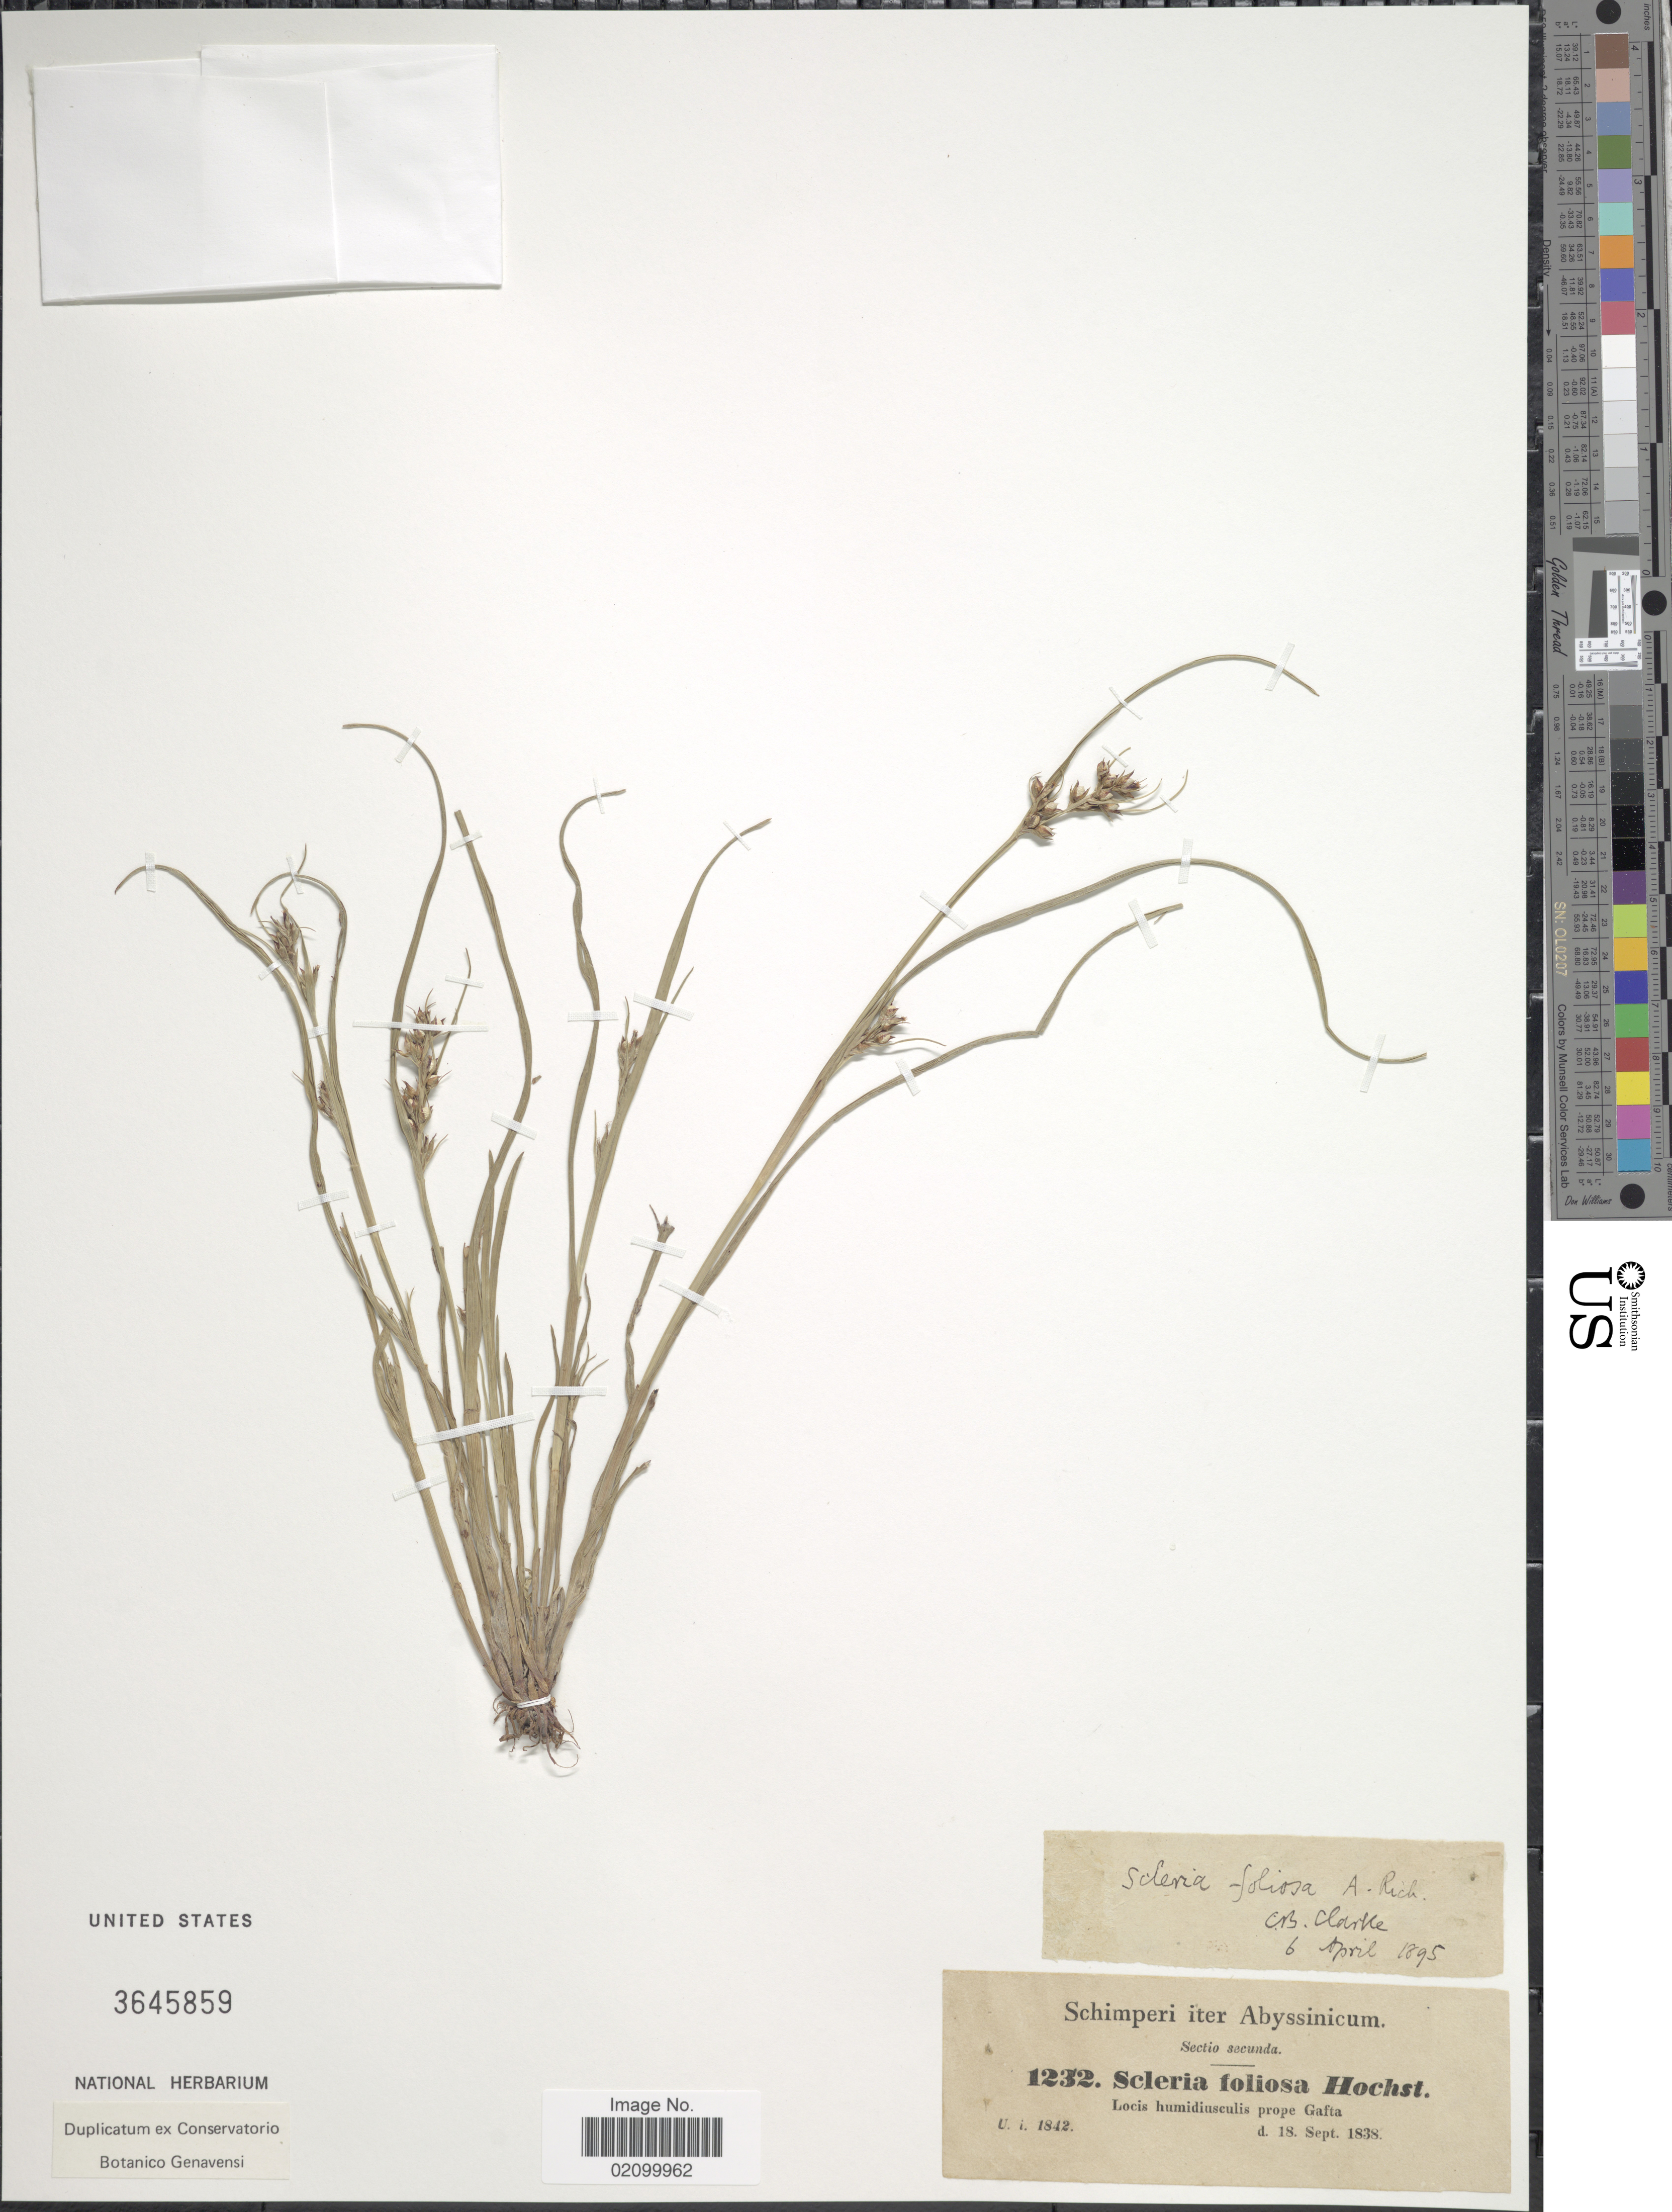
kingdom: Plantae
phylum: Tracheophyta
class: Liliopsida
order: Poales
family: Cyperaceae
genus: Scleria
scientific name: Scleria foliosa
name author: Hochst. ex A. Rich.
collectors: -. Schimper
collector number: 1232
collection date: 1838-09-18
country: Eritrea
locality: Abyssinicum. Prope Gafta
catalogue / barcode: US 3645859